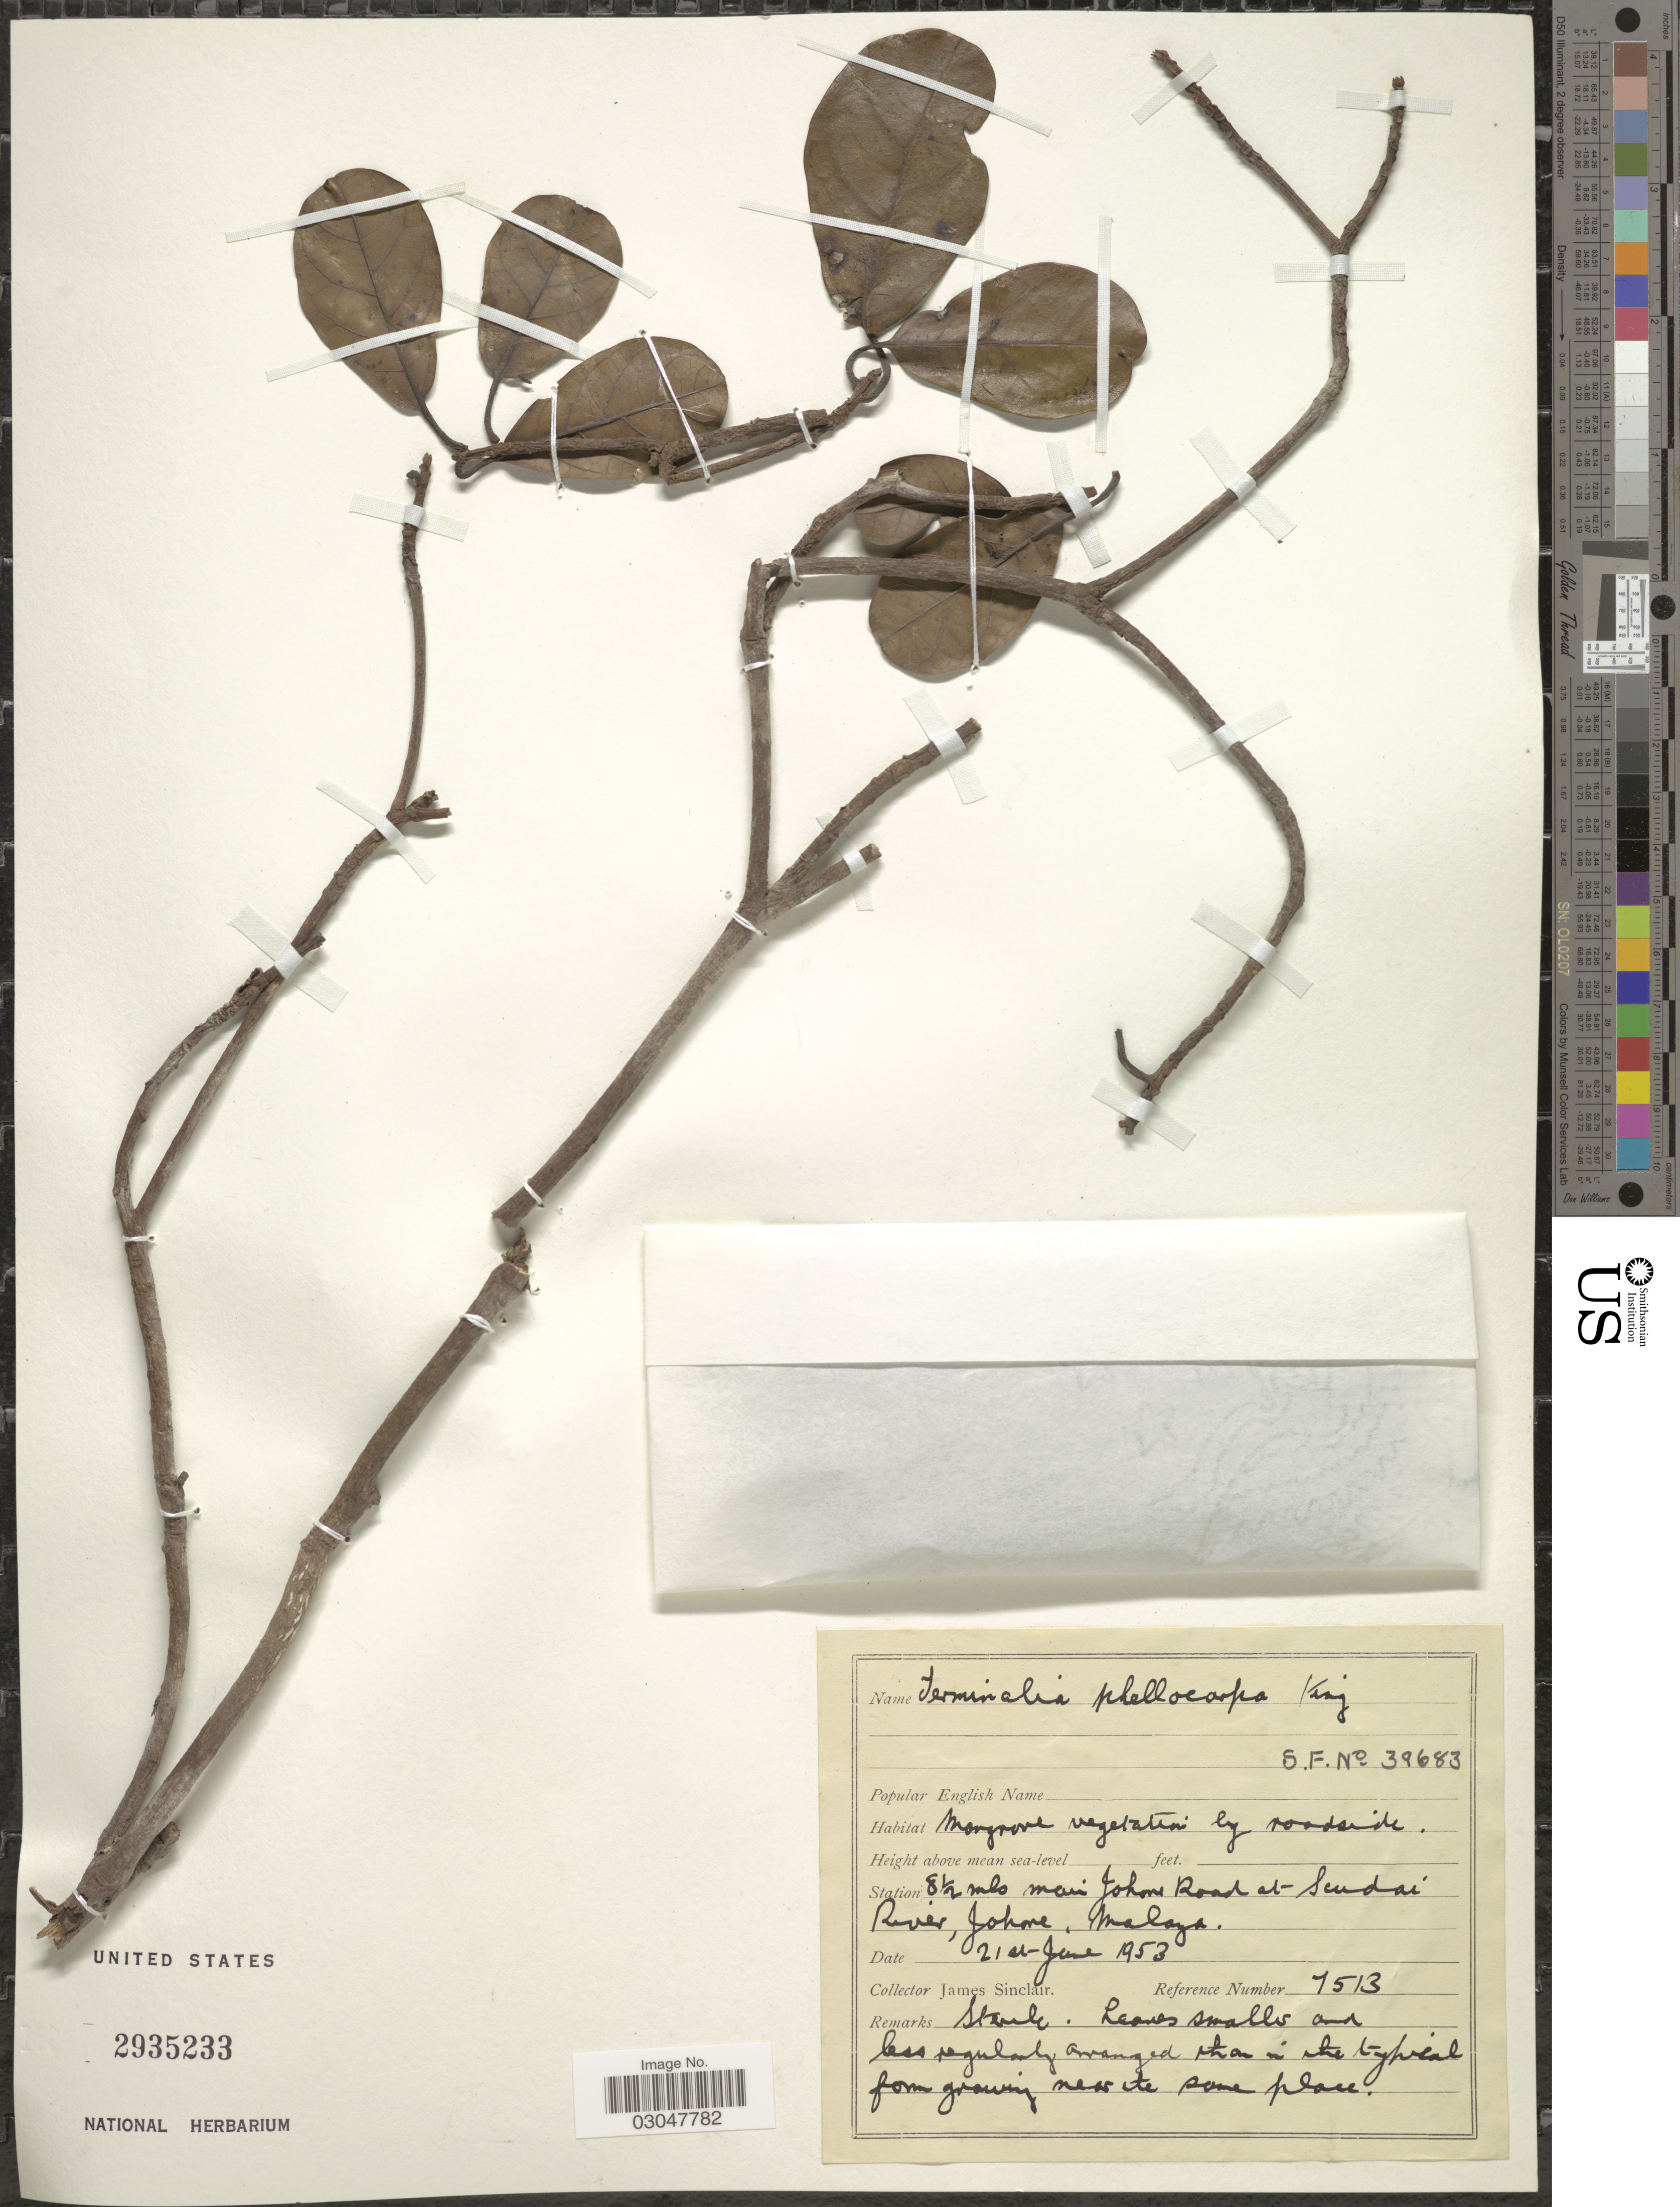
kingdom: Plantae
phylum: Tracheophyta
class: Magnoliopsida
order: Myrtales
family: Combretaceae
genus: Terminalia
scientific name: Terminalia phellocarpa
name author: King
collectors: J. Sinclair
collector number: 7513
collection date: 1953-06-21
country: Malaysia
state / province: Johor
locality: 8½ mls Main Johore Road at Scudai River, Johore, Malaya.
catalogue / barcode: US 2935233